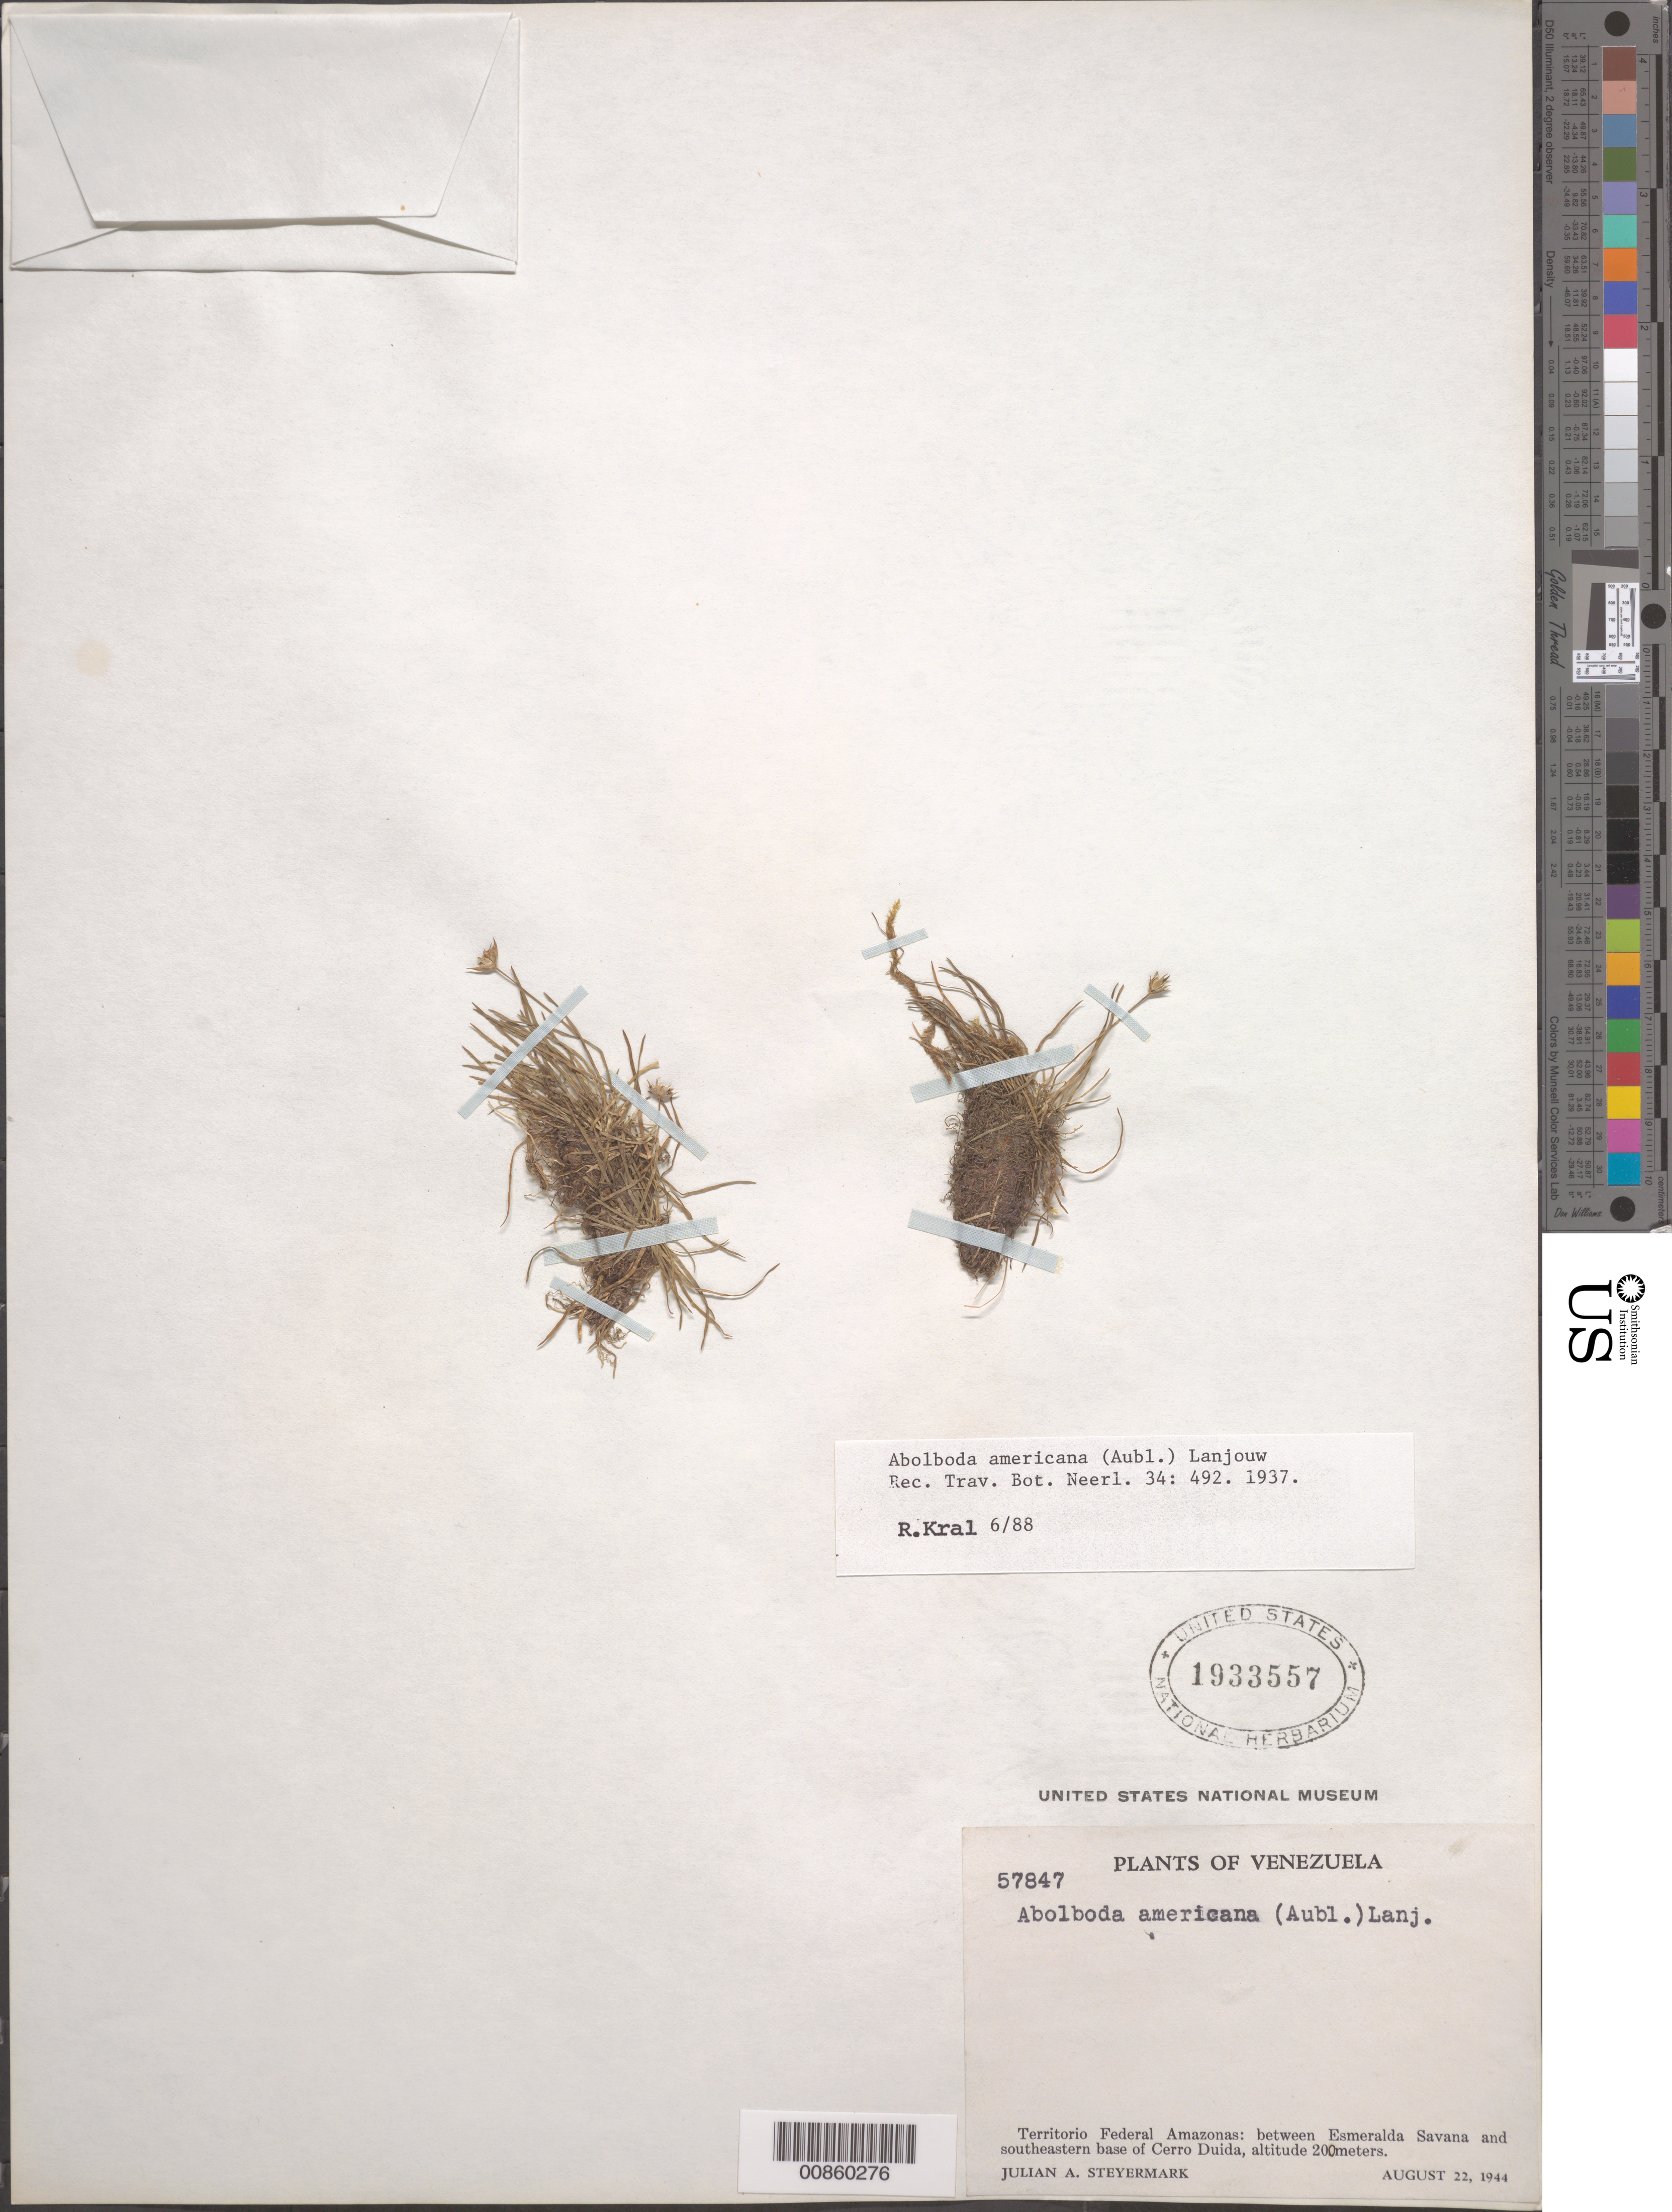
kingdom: Plantae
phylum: Tracheophyta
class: Liliopsida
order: Poales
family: Xyridaceae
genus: Abolboda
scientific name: Abolboda americana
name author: (Aubl.) Lanj.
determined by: Kral, Robert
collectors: J. Steyermark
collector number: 57847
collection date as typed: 22-Aug-44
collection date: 1944-08-22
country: Venezuela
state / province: Amazonas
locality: Cerro Duida, between Esmeralda Savanna and SE Cerro Duida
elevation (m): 200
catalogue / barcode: US 1933557